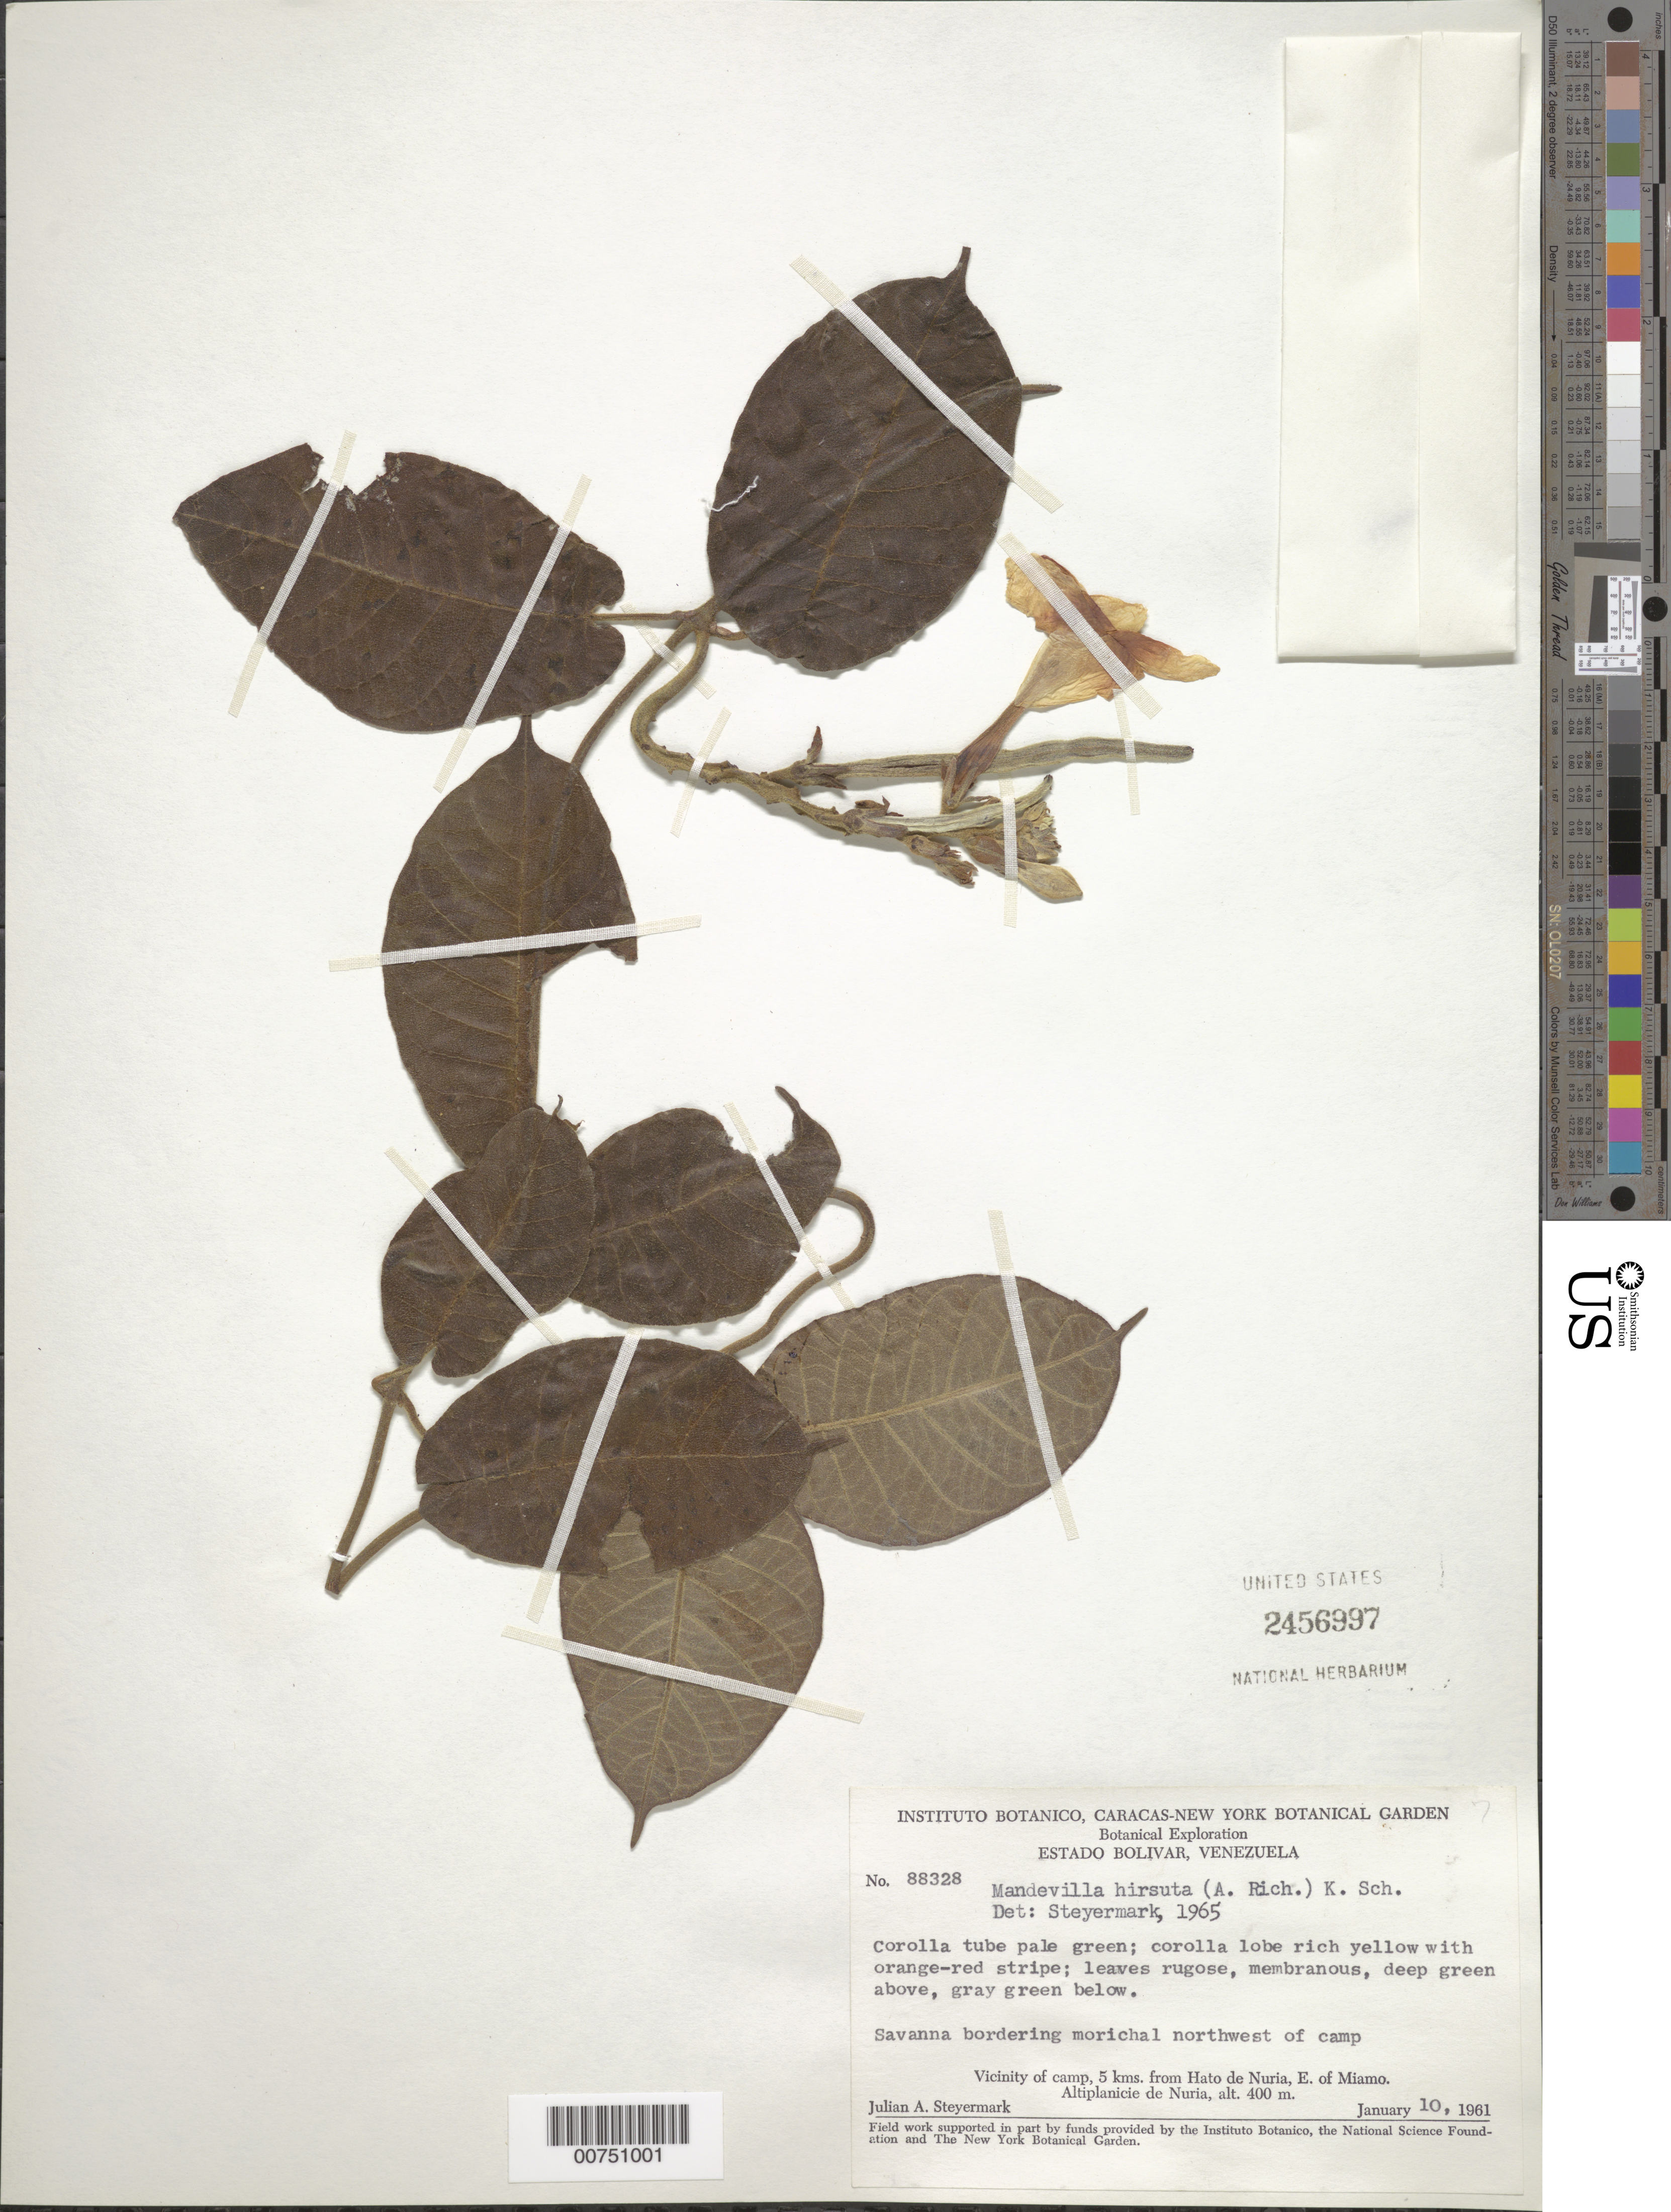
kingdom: Plantae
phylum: Tracheophyta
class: Magnoliopsida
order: Gentianales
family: Apocynaceae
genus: Mandevilla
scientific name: Mandevilla hirsuta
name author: (Rich.) K. Schum.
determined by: Steyermark, Julian A., (VEN)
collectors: J. Steyermark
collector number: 88328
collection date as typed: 10-Jan-61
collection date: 1961-01-10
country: Venezuela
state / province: Bolívar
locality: Hato de Nuria, 5 km from; E of Miamo, Altiplanicie de Nuria, vic of camp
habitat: Savanna bordering morichal northwest of camp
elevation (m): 400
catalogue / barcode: US 2456997